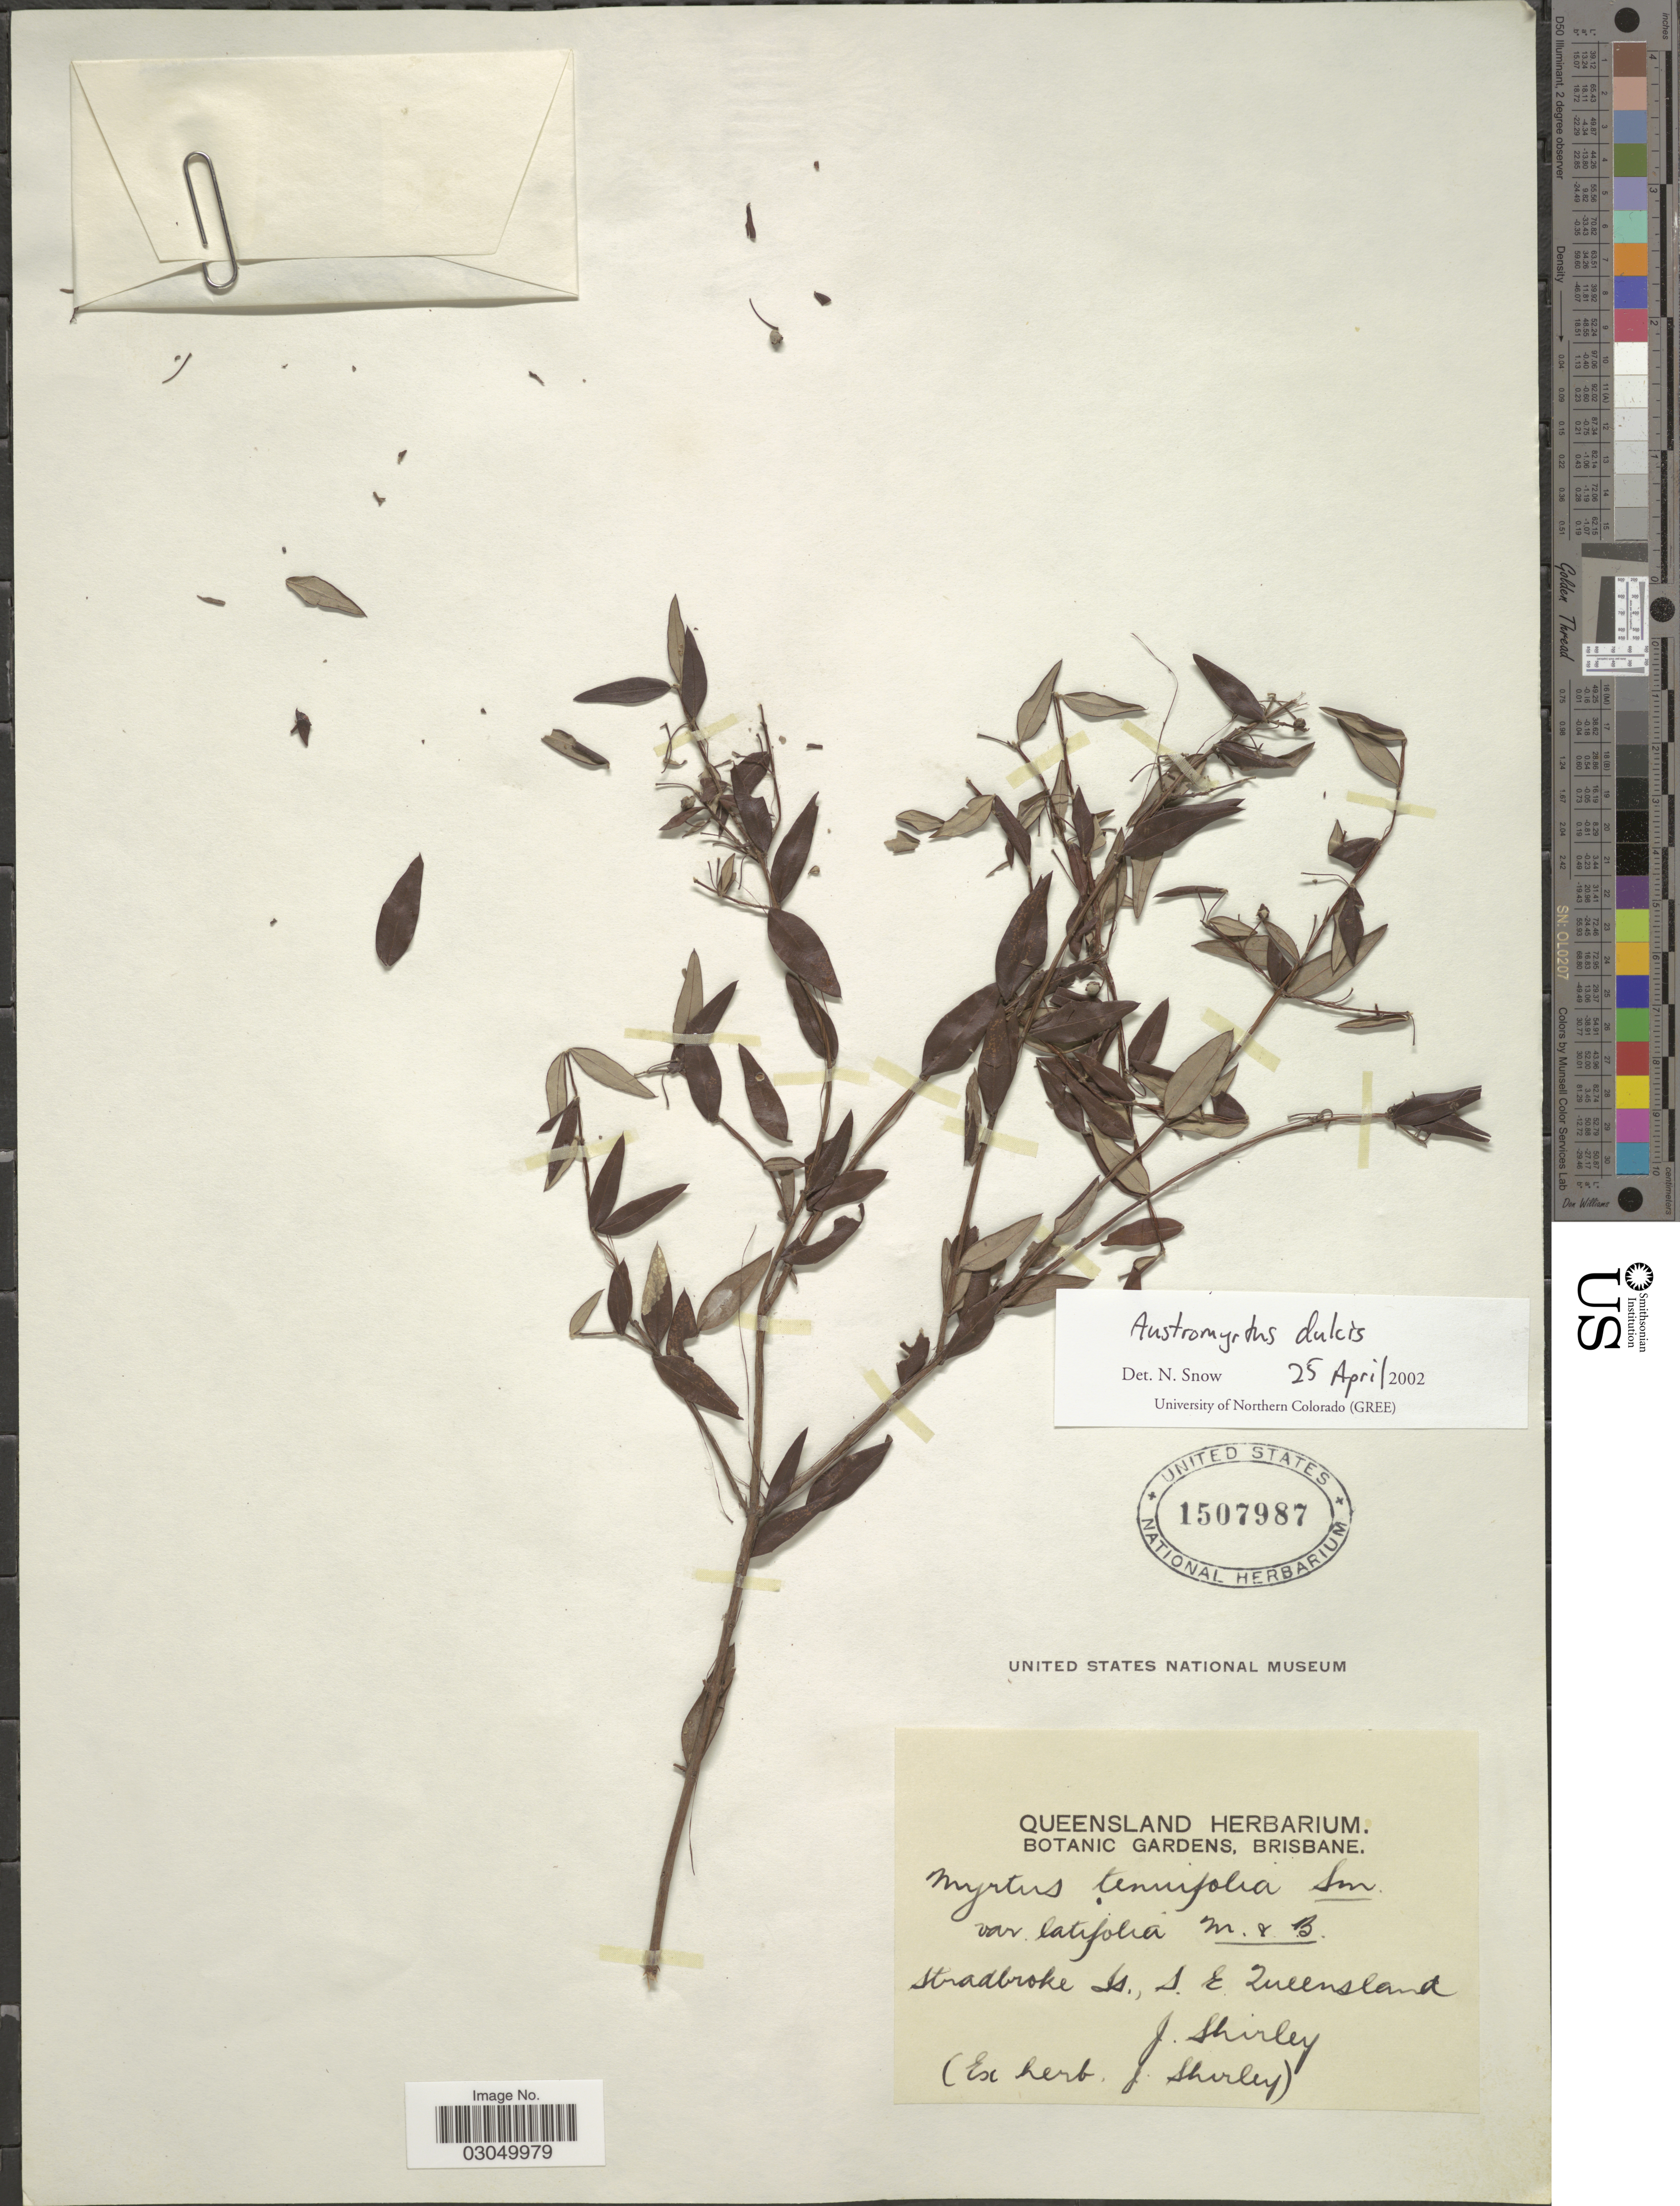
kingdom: Plantae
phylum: Tracheophyta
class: Magnoliopsida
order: Myrtales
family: Myrtaceae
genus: Austromyrtus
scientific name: Austromyrtus dulcis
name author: (C.T. White) L.S. Sm.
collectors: J. Shirley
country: Australia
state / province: Queensland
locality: Stradbroke Is., S.E. Queensland.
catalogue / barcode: US 1507987